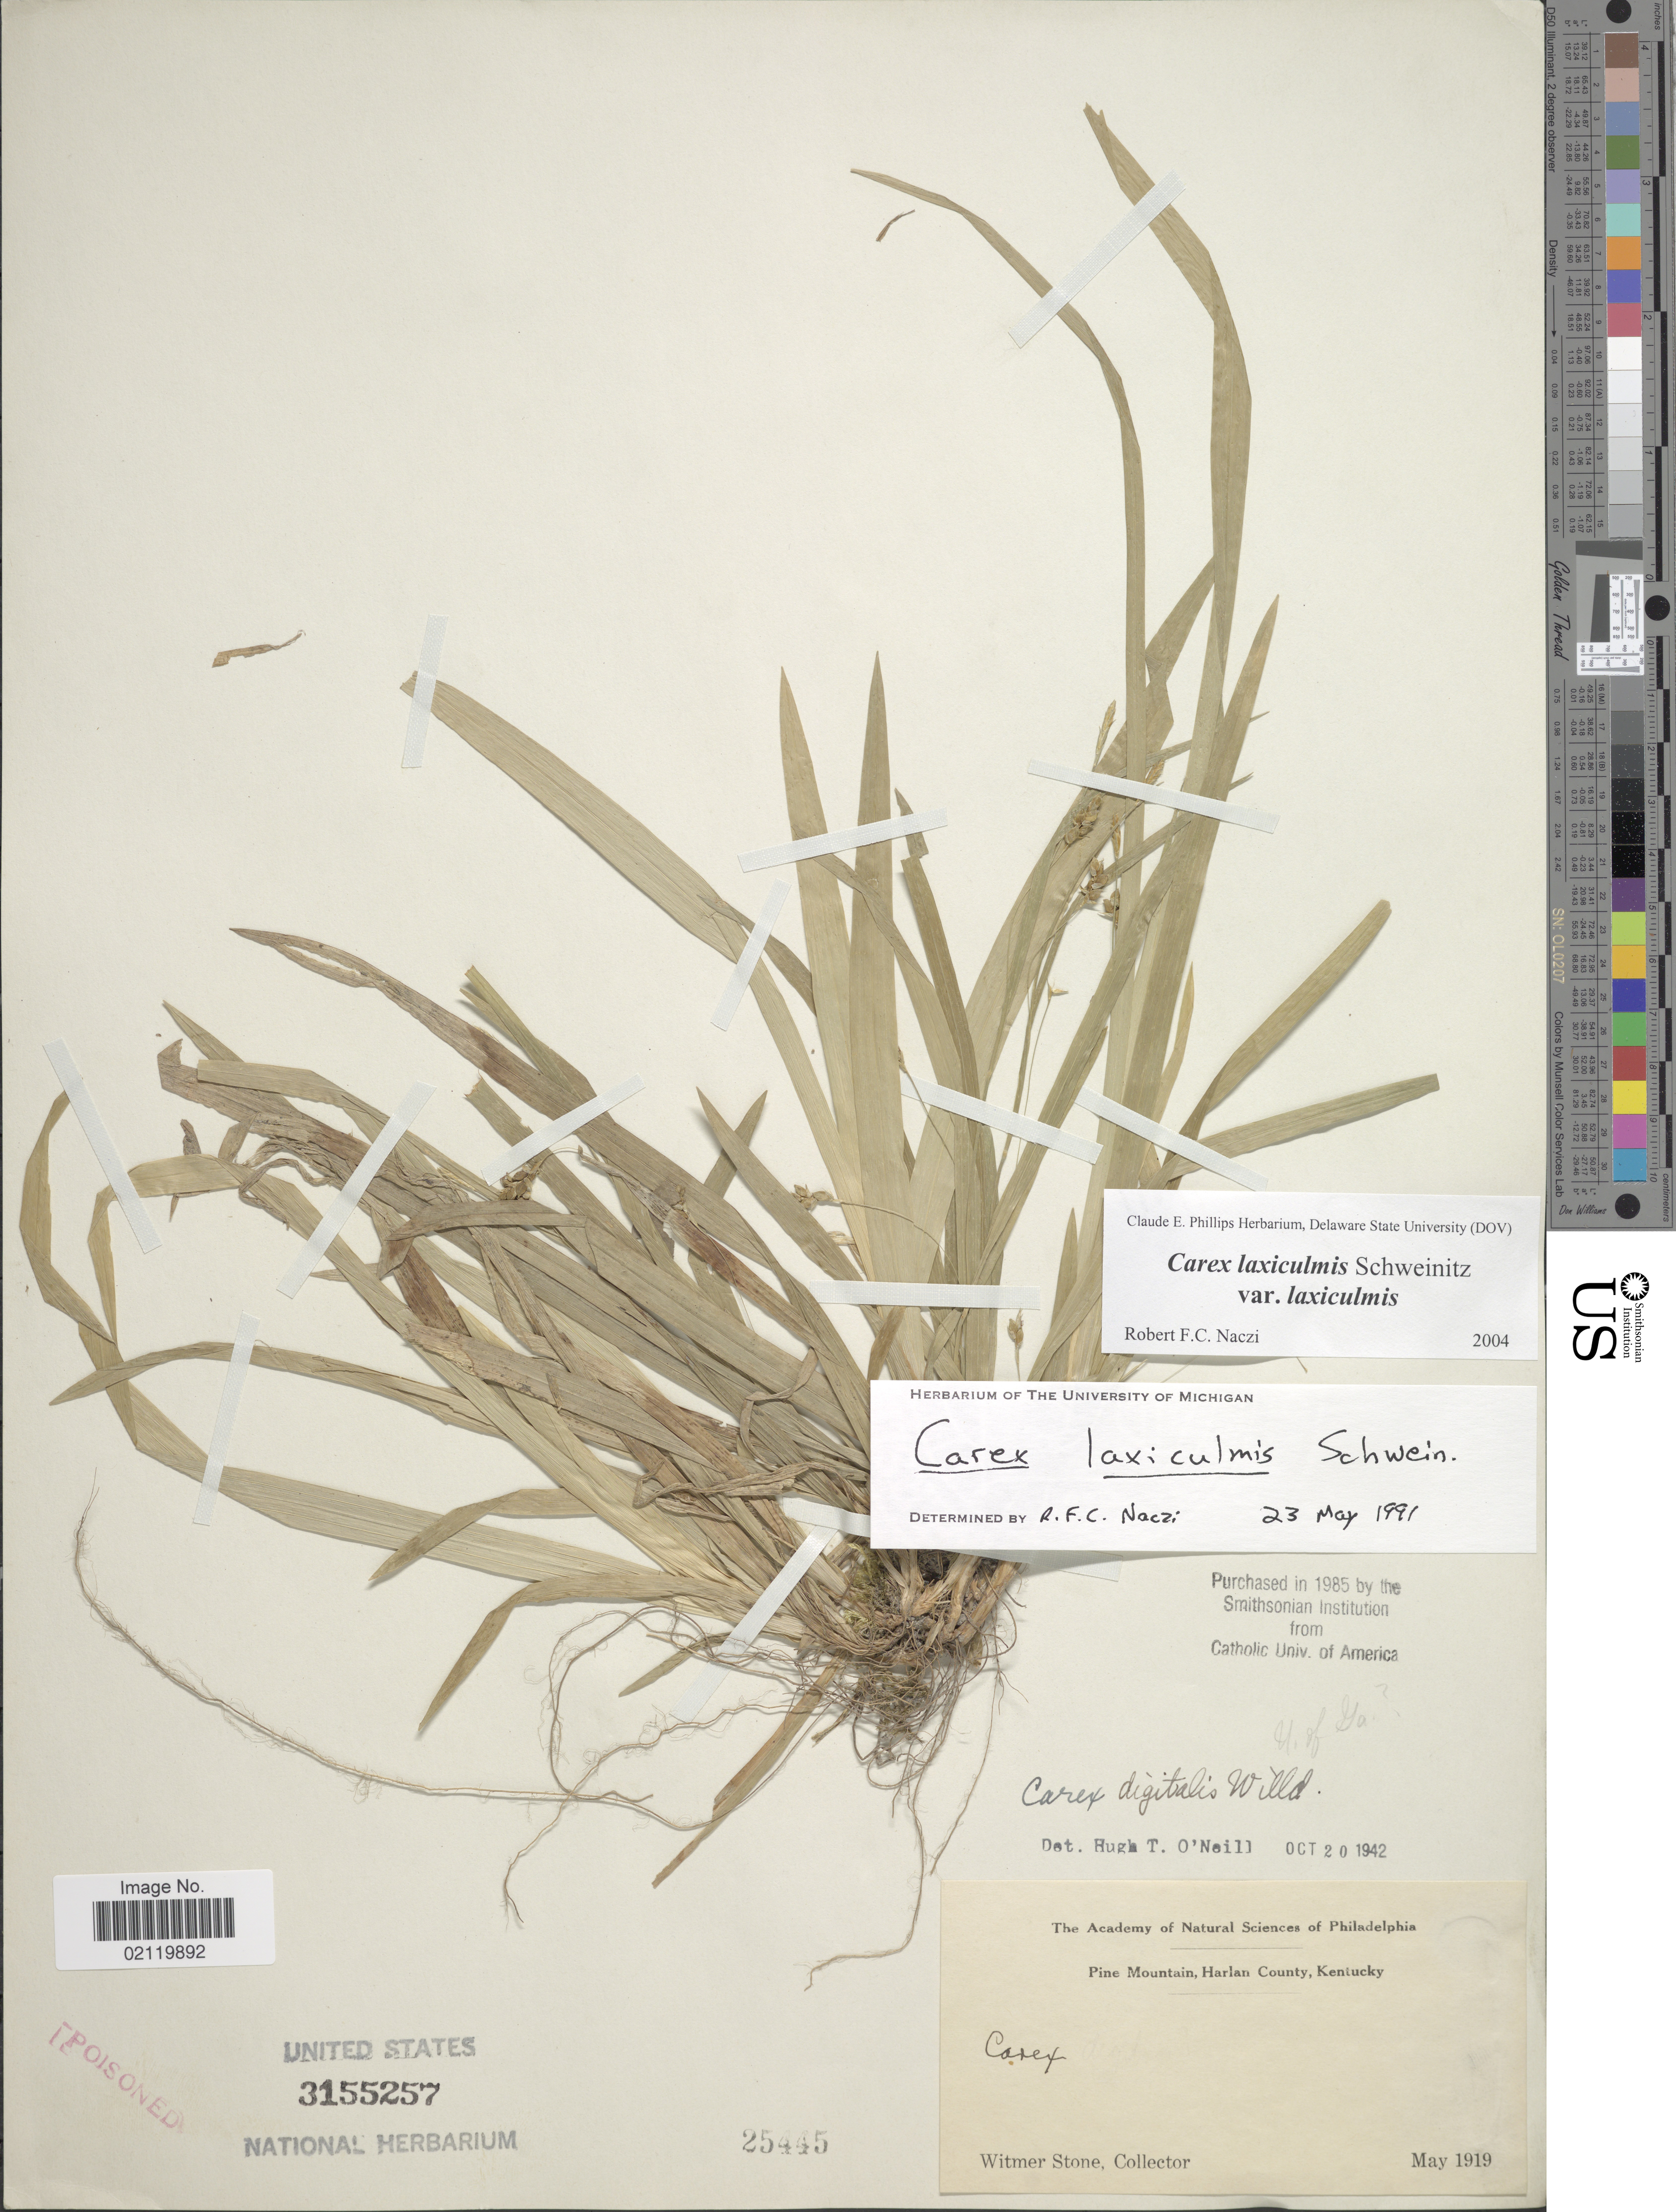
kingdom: Plantae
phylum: Tracheophyta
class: Liliopsida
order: Poales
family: Cyperaceae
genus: Carex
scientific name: Carex laxiculmis var. laxiculmis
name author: Schwein.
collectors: W. Stone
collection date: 1919-05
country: United States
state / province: Kentucky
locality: Pine Mountain, Harlan County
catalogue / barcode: US 3155257